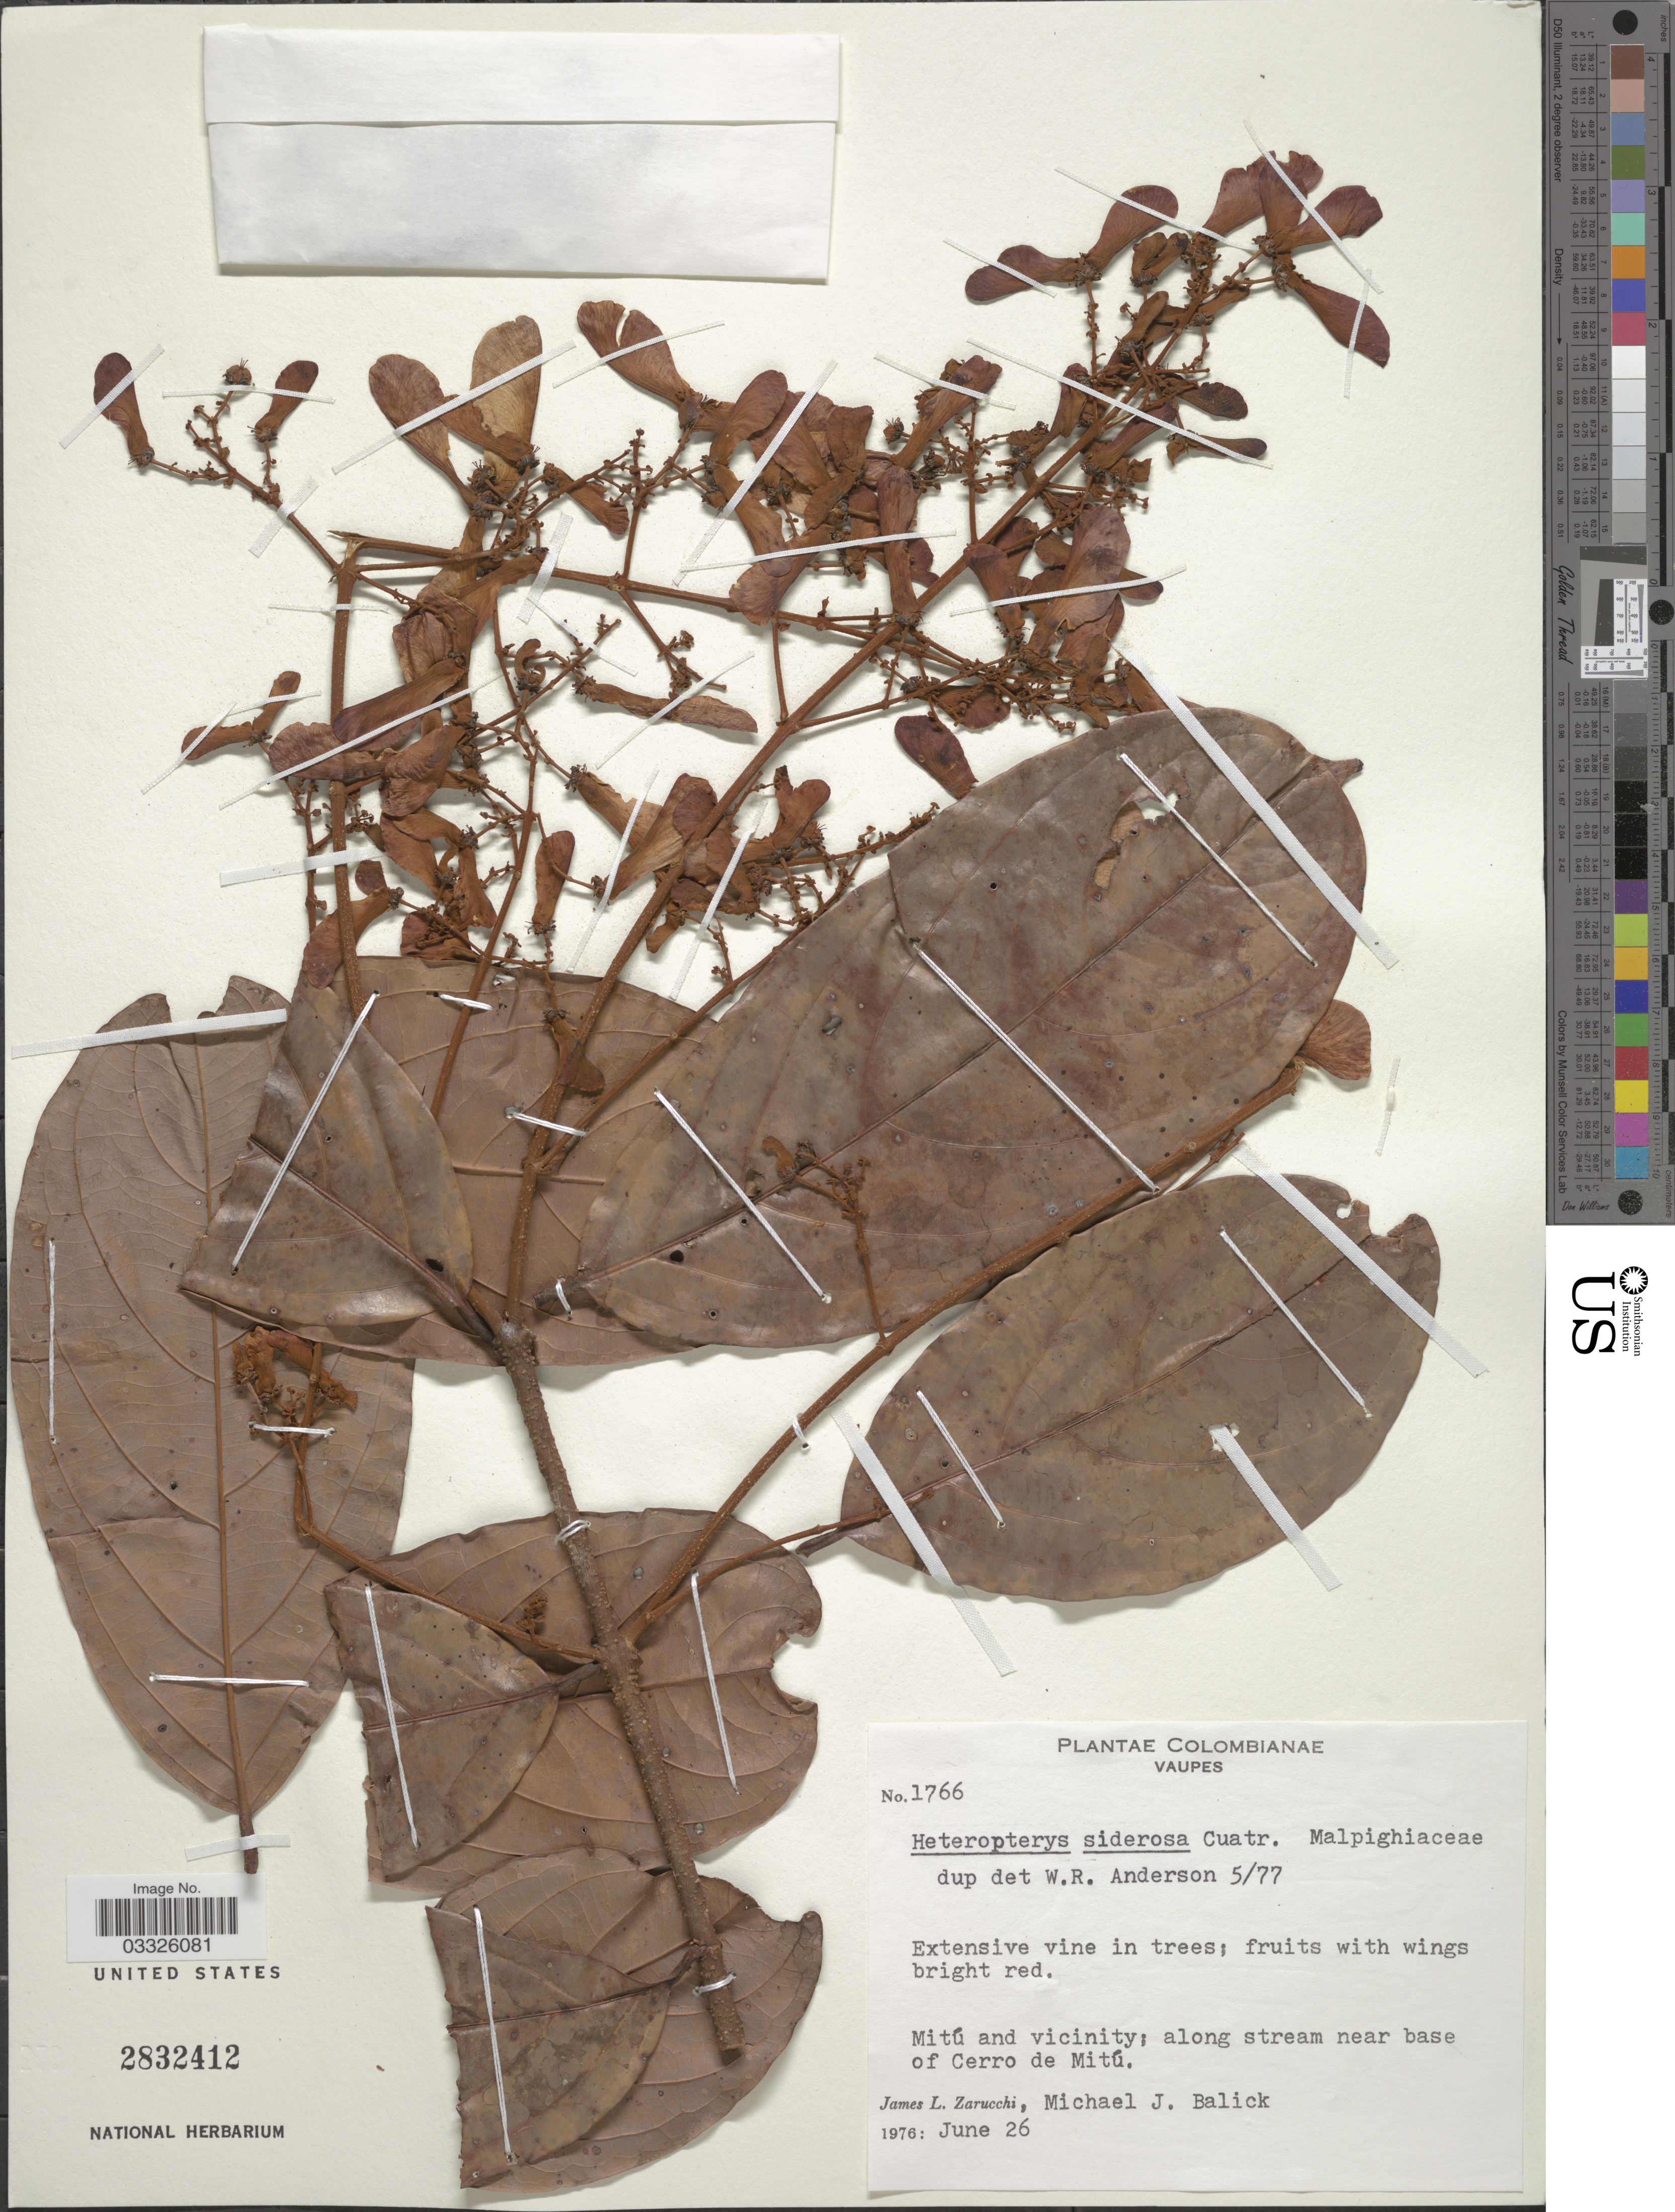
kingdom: Plantae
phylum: Tracheophyta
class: Magnoliopsida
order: Malpighiales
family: Malpighiaceae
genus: Heteropterys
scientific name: Heteropterys siderosa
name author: Cuatrec.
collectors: J. L. Zarucchi & M. J. Balick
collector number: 1766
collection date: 1976-06-26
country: Colombia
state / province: Vaupés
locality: Mitú and vicinity; along stream near base of Cerro de Mitú.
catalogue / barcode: US 2832412